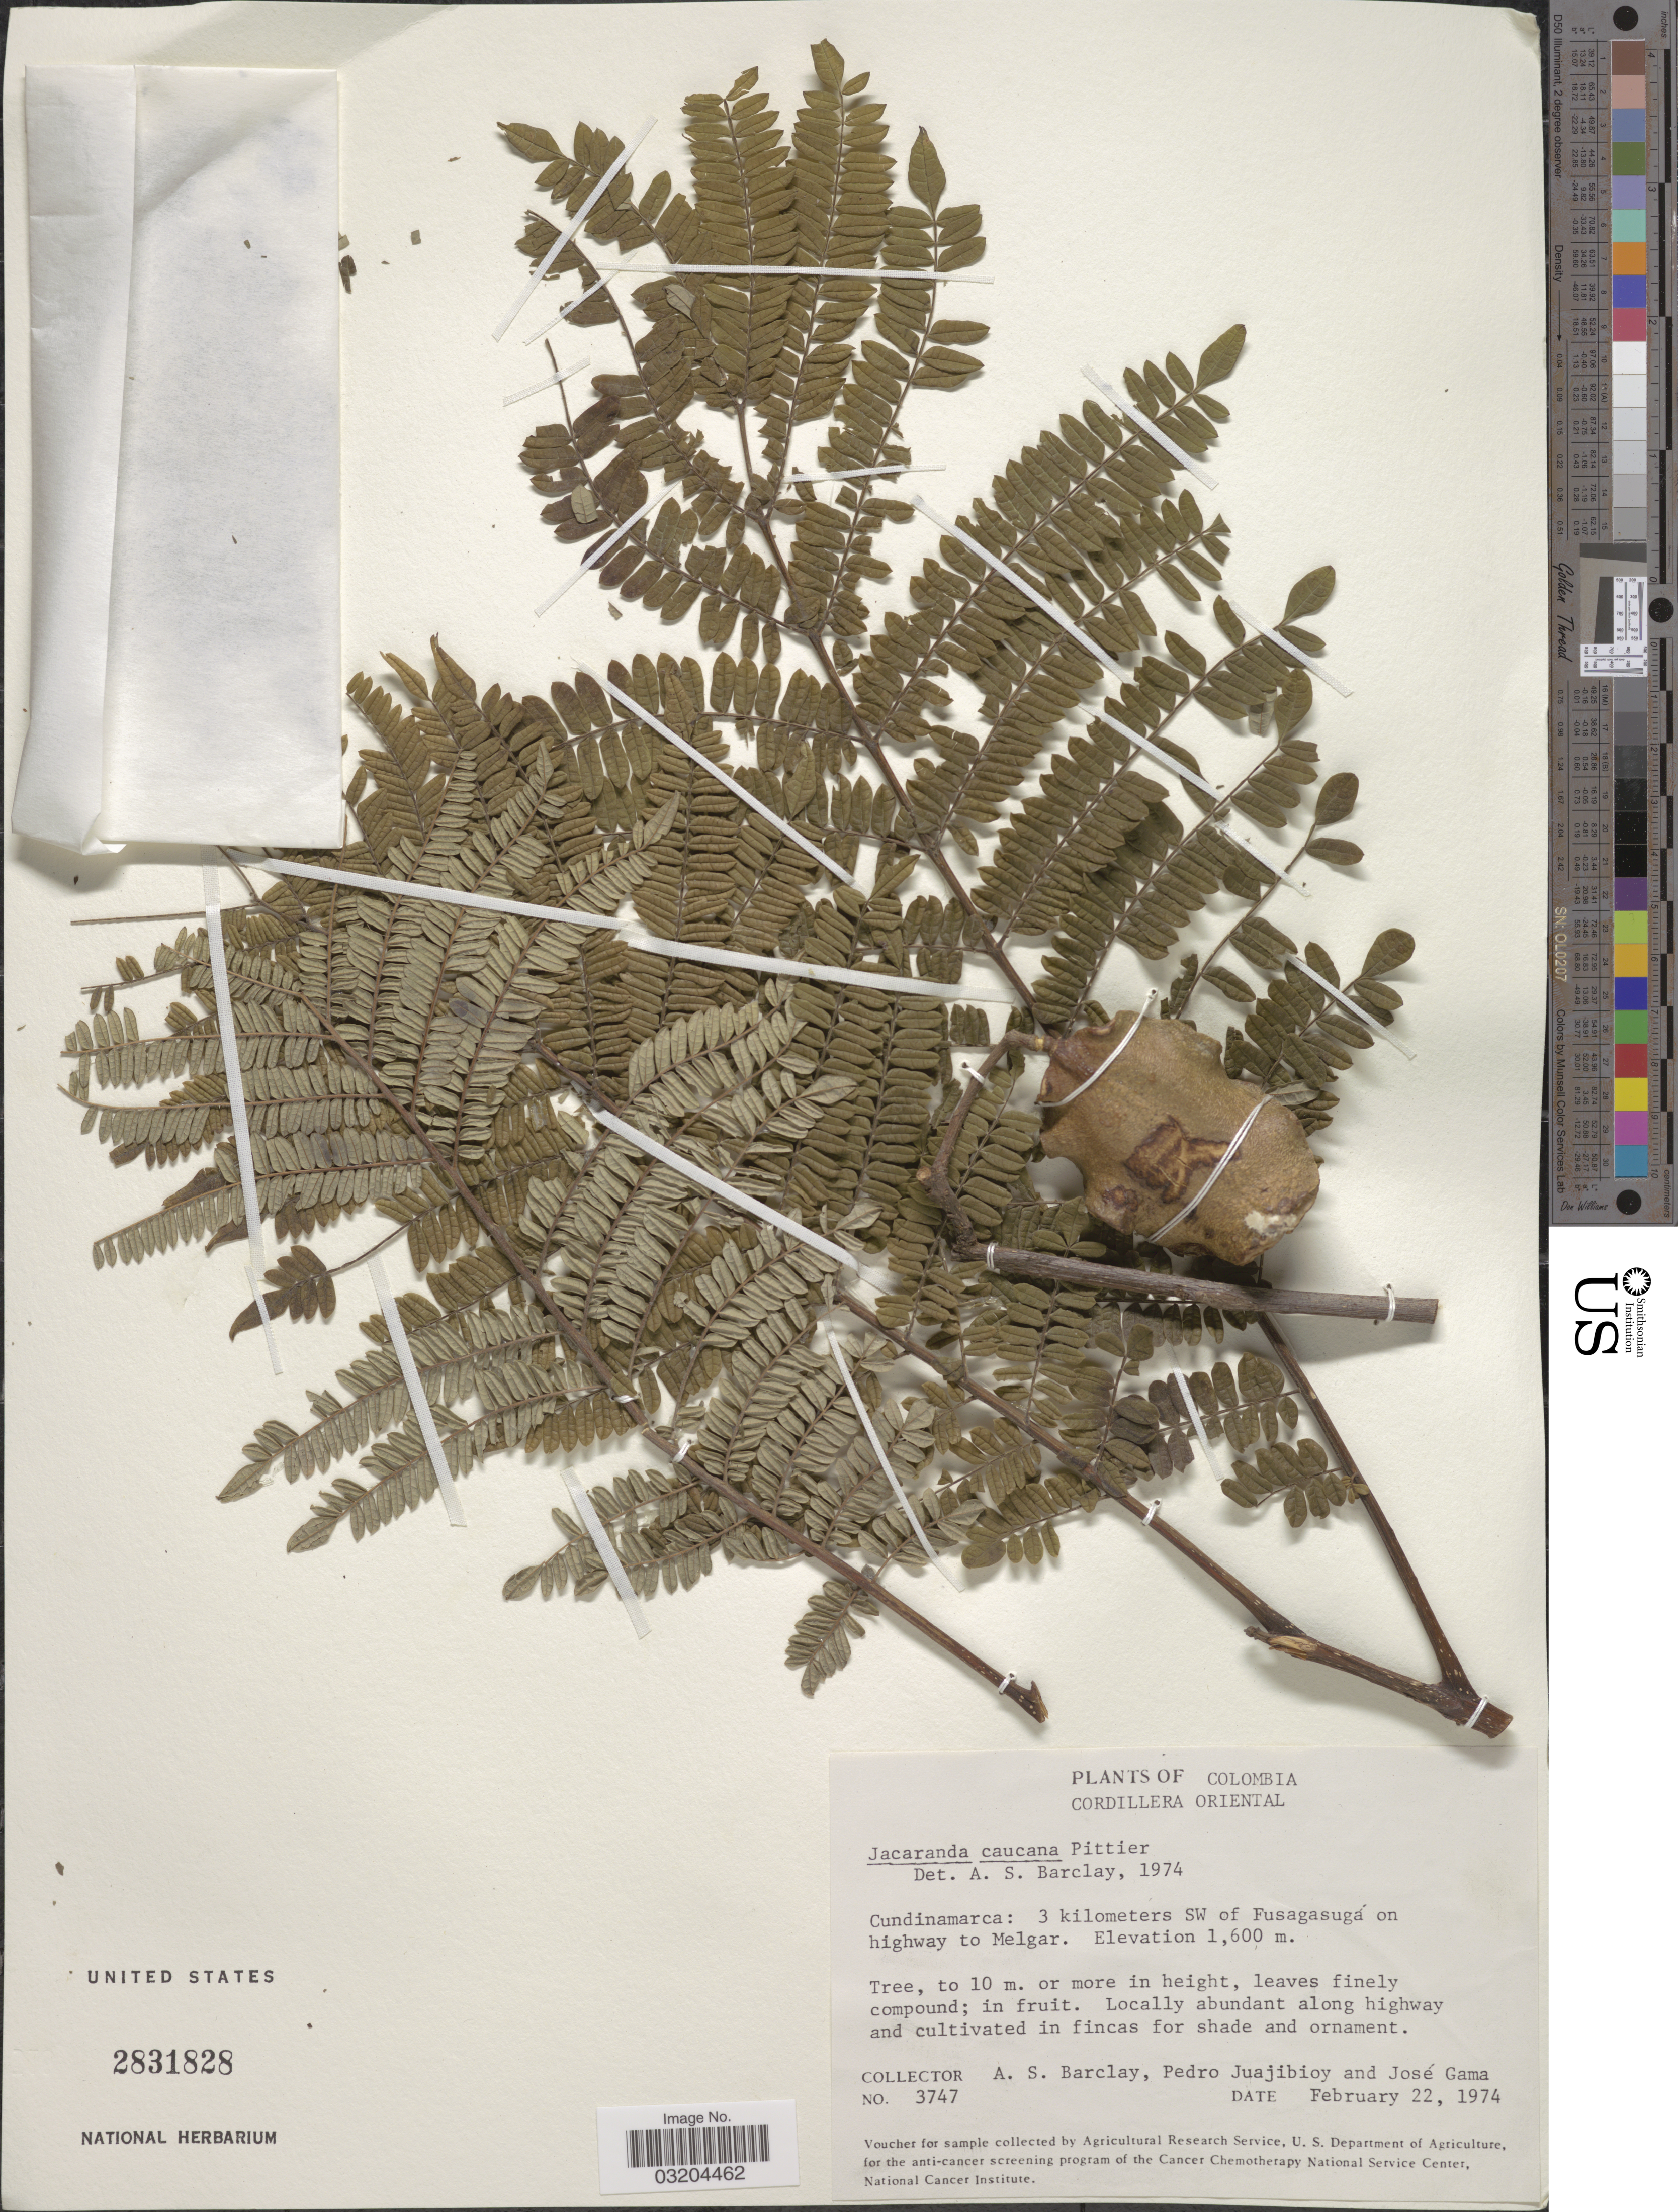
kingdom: Plantae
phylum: Tracheophyta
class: Magnoliopsida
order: Lamiales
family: Bignoniaceae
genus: Jacaranda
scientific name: Jacaranda caucana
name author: Pittier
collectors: A. S. Barclay, P. Juajibioy & J. Gama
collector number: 3747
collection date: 1974-02-22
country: Colombia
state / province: Cundinamarca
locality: Cordillera Oriental. 3 kilometers SW of Fusagasugá on highway to Melgar.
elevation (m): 1600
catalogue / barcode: US 2831828